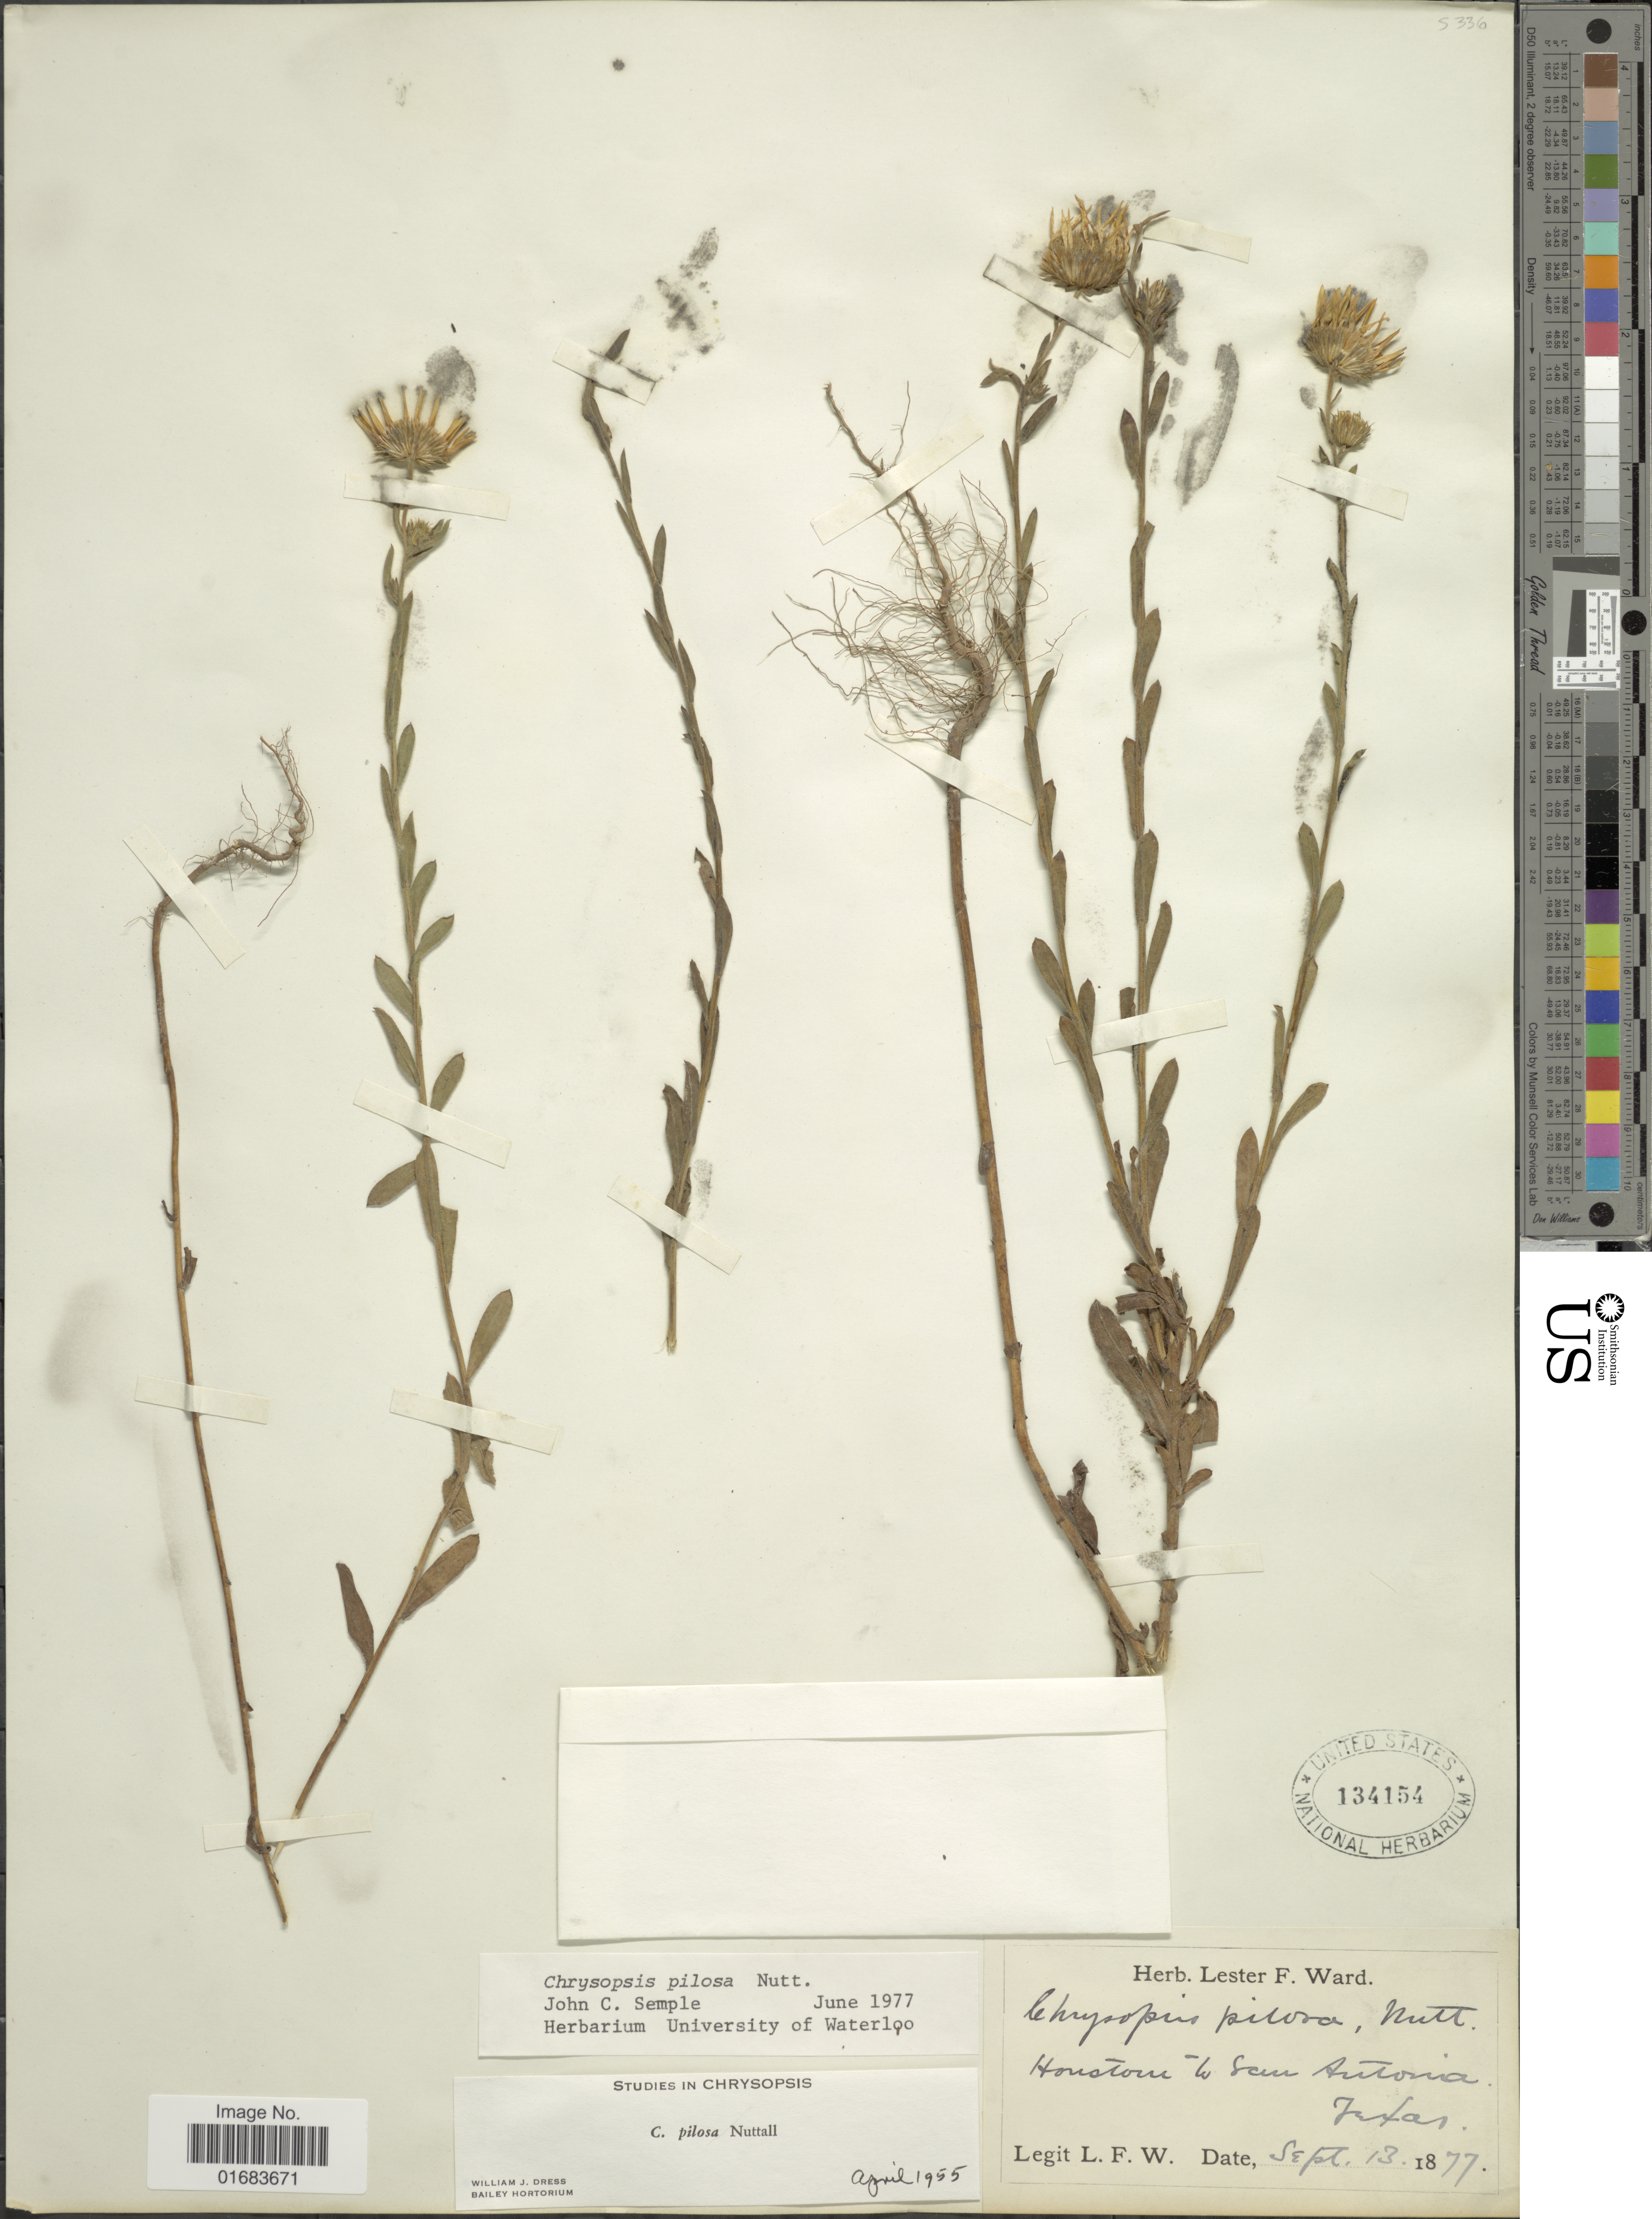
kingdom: Plantae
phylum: Tracheophyta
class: Magnoliopsida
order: Asterales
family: Asteraceae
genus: Chrysopsis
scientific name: Chrysopsis pilosa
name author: Nutt.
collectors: L. F. Ward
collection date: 1877-09-13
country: United States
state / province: Texas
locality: Houston, to San Antonio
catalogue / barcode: US 134154